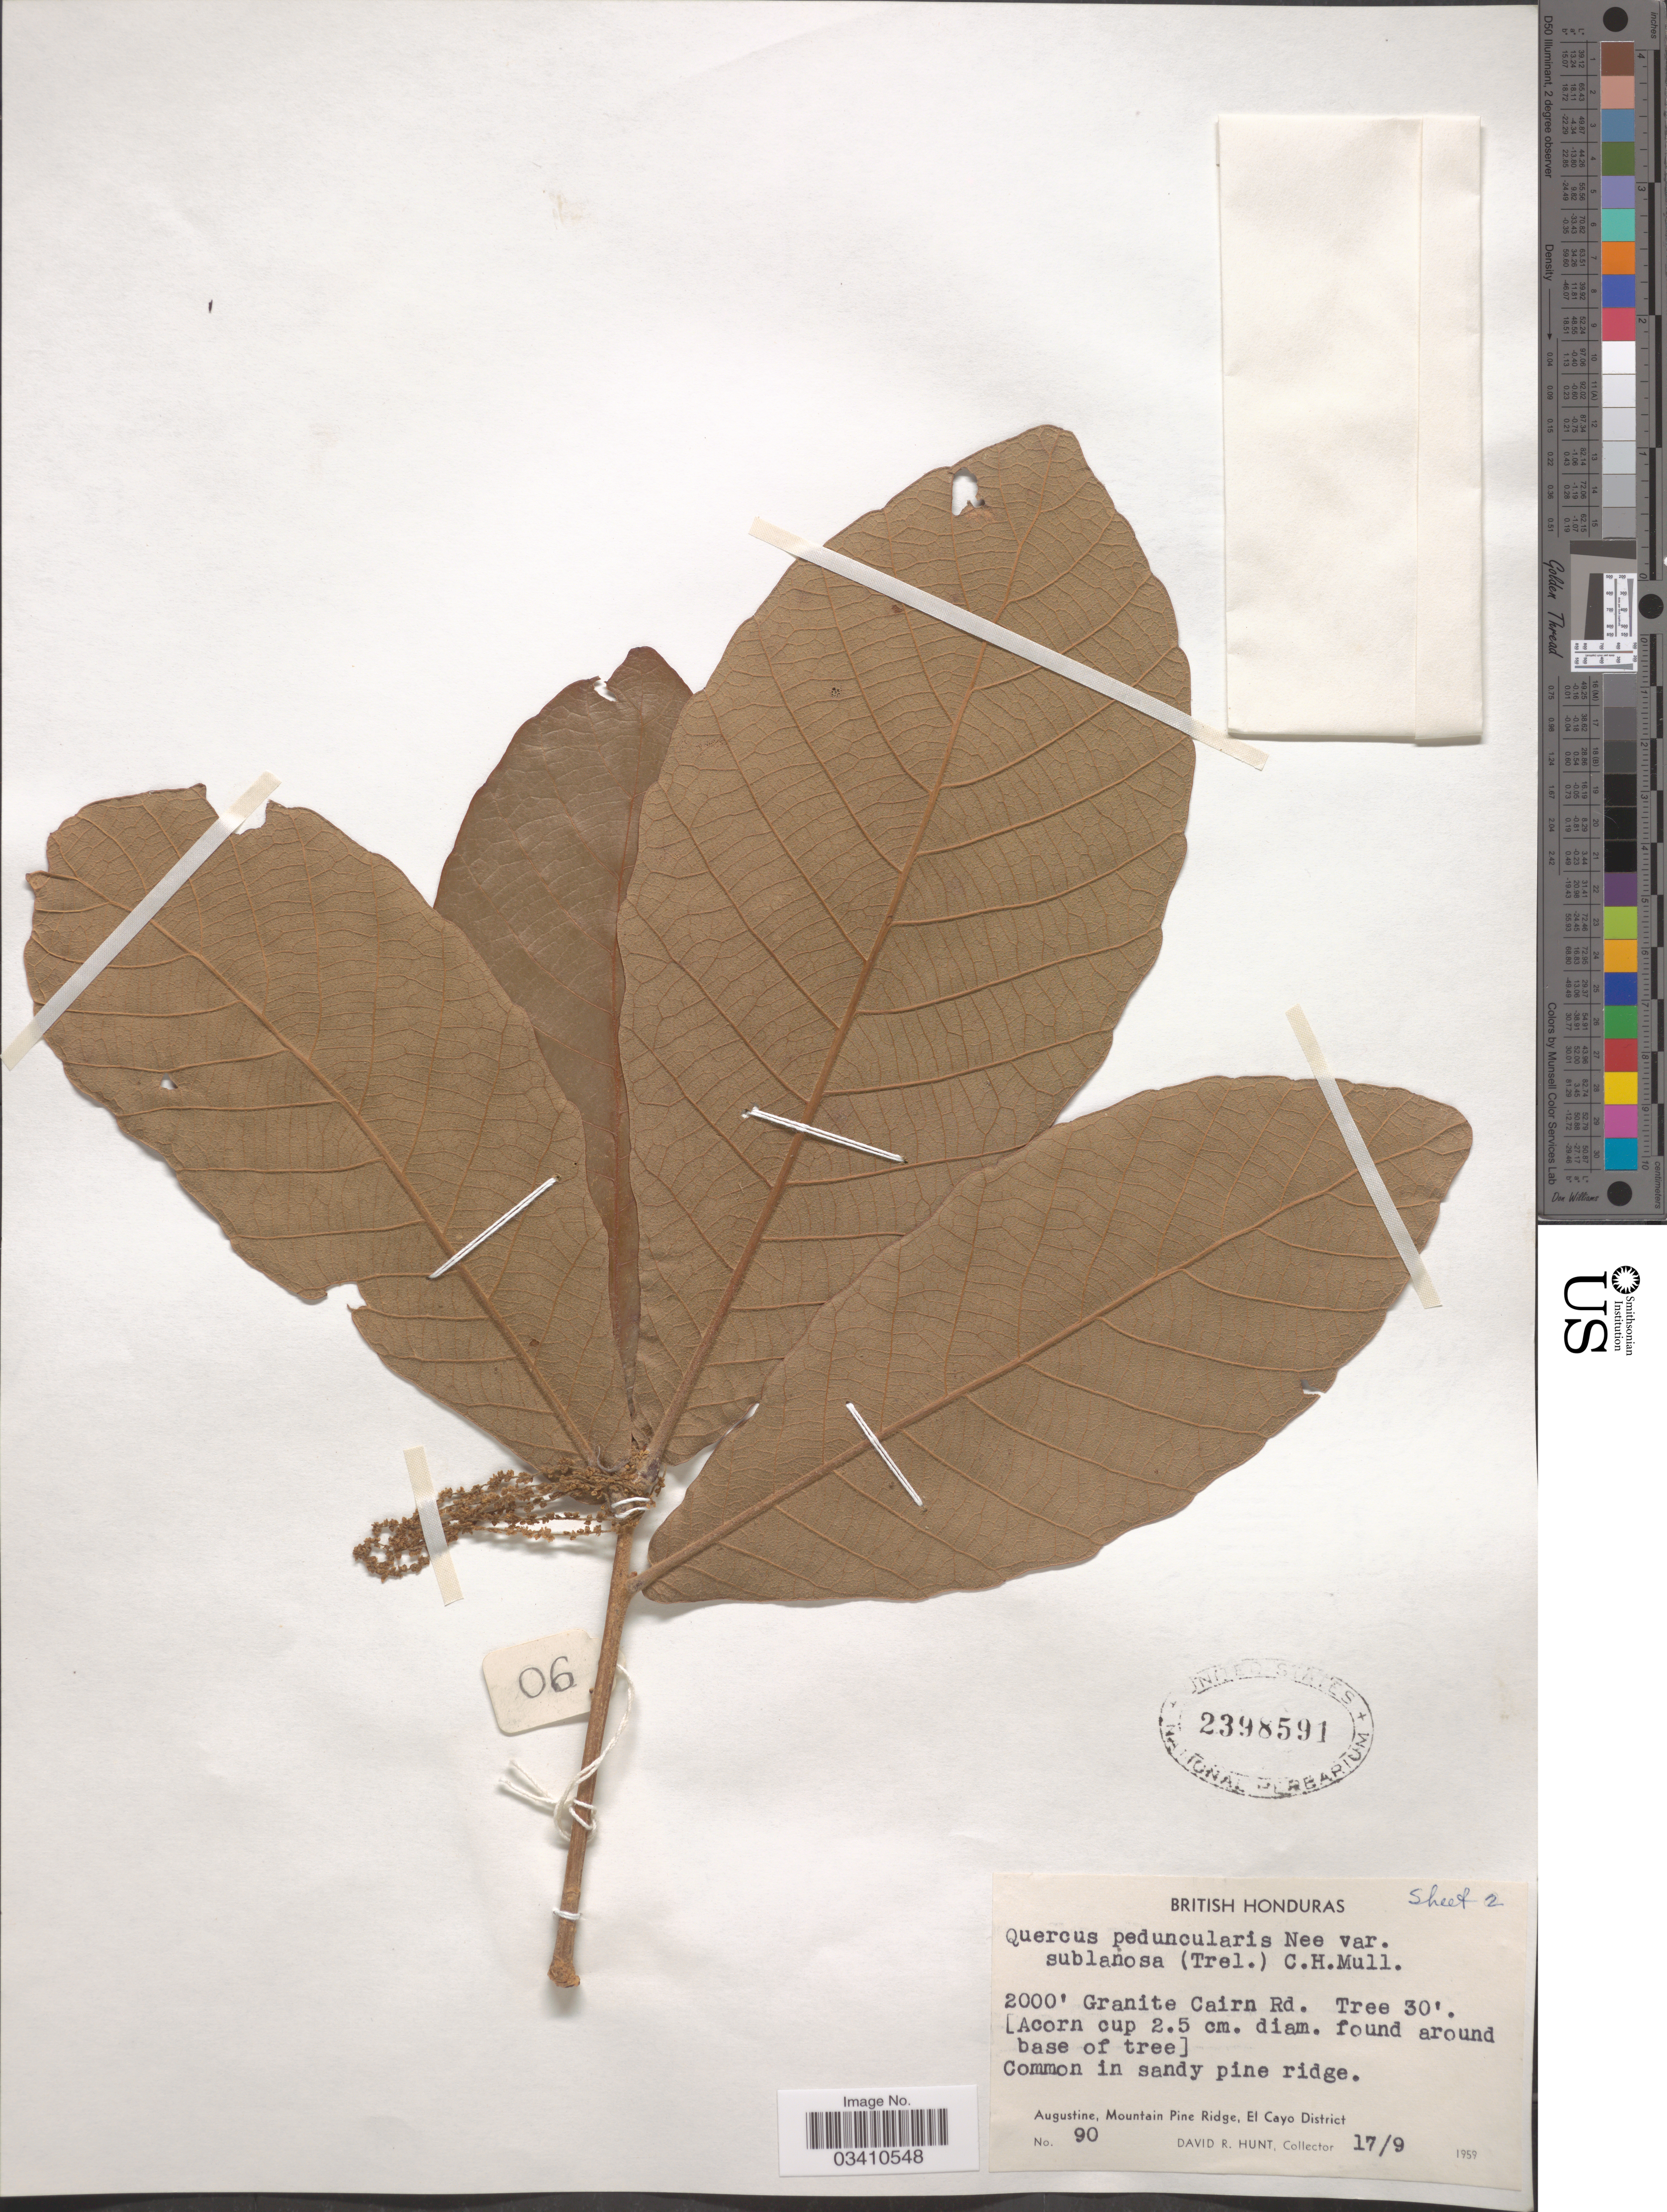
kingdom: Plantae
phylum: Tracheophyta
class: Magnoliopsida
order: Fagales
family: Fagaceae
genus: Quercus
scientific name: Quercus peduncularis var. sublanosa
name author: (Trel.) C.H. Müll.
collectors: D. R. Hunt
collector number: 90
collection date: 1959-09-17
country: Belize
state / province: Cayo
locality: Augustine, Mountain Pine Ridge, El Cayo District. Granite Cairn Rd.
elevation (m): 610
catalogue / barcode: US 2398591